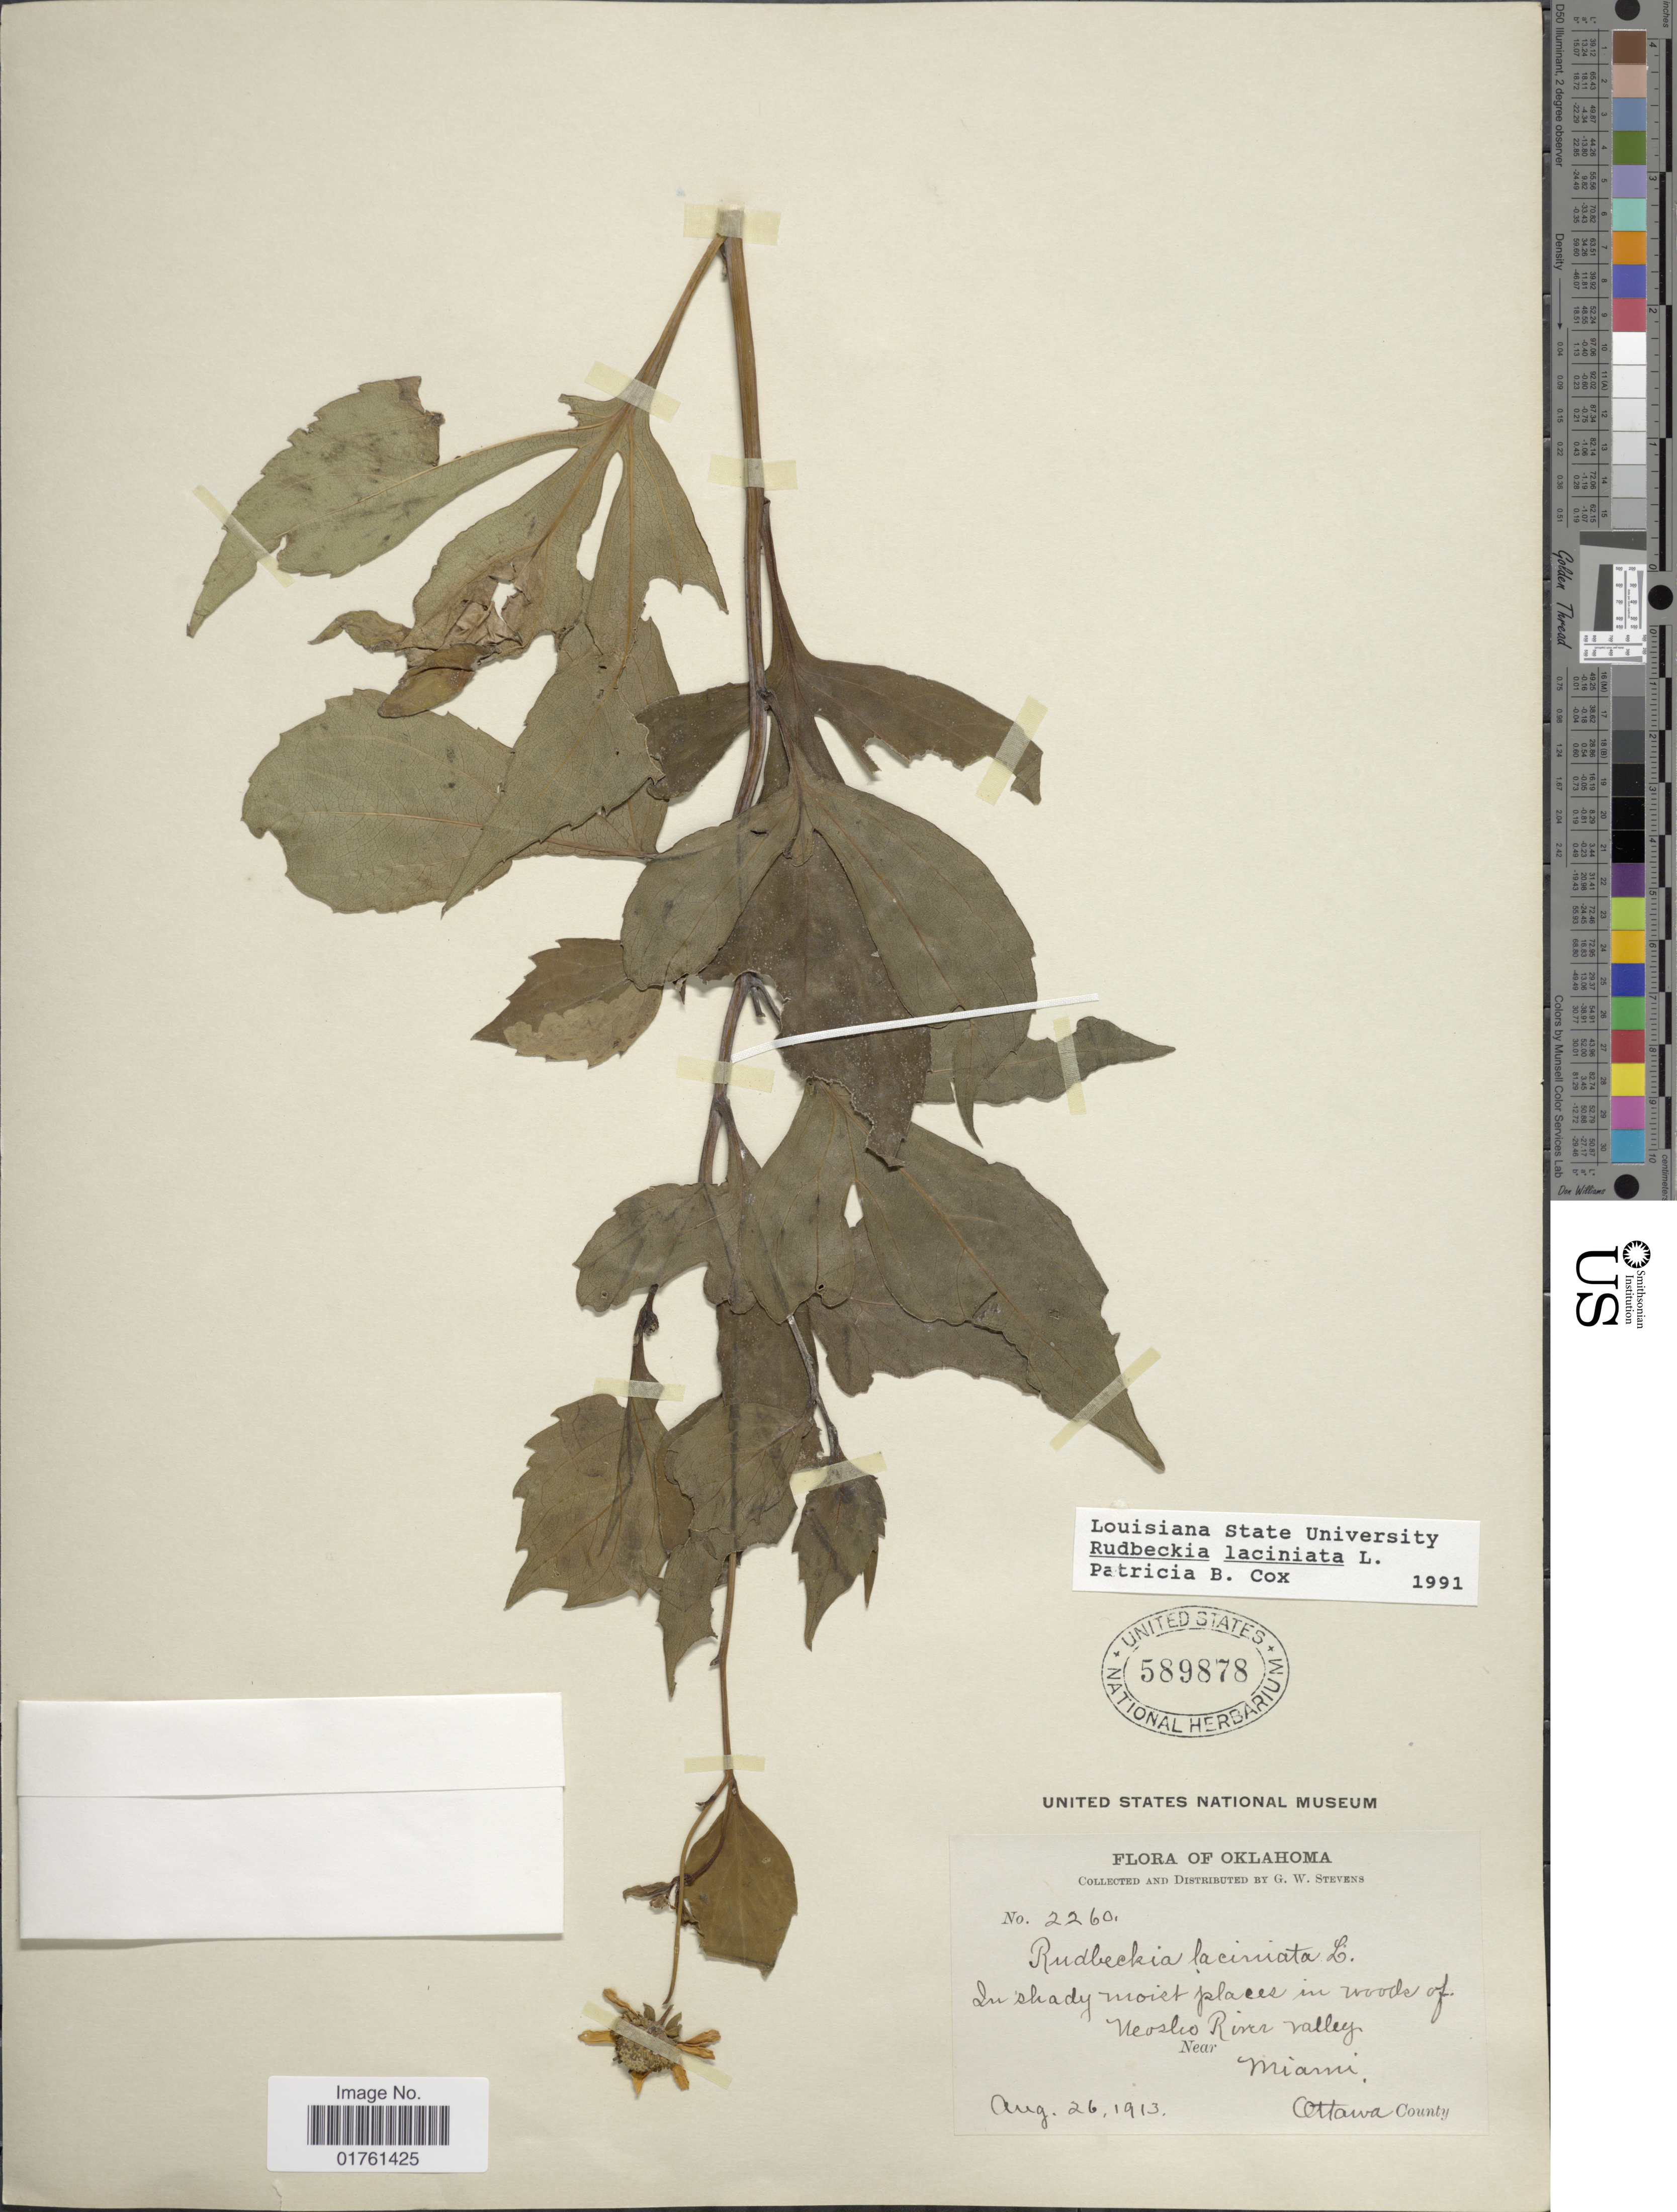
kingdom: Plantae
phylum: Tracheophyta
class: Magnoliopsida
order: Asterales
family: Asteraceae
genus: Rudbeckia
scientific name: Rudbeckia laciniata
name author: L.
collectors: G. W. Stevens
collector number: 2260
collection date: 1913-08-26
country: United States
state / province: Oklahoma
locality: In shady moist places in woods of Neoslio River Valley, New Miami, Ottawa County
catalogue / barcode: US 589878